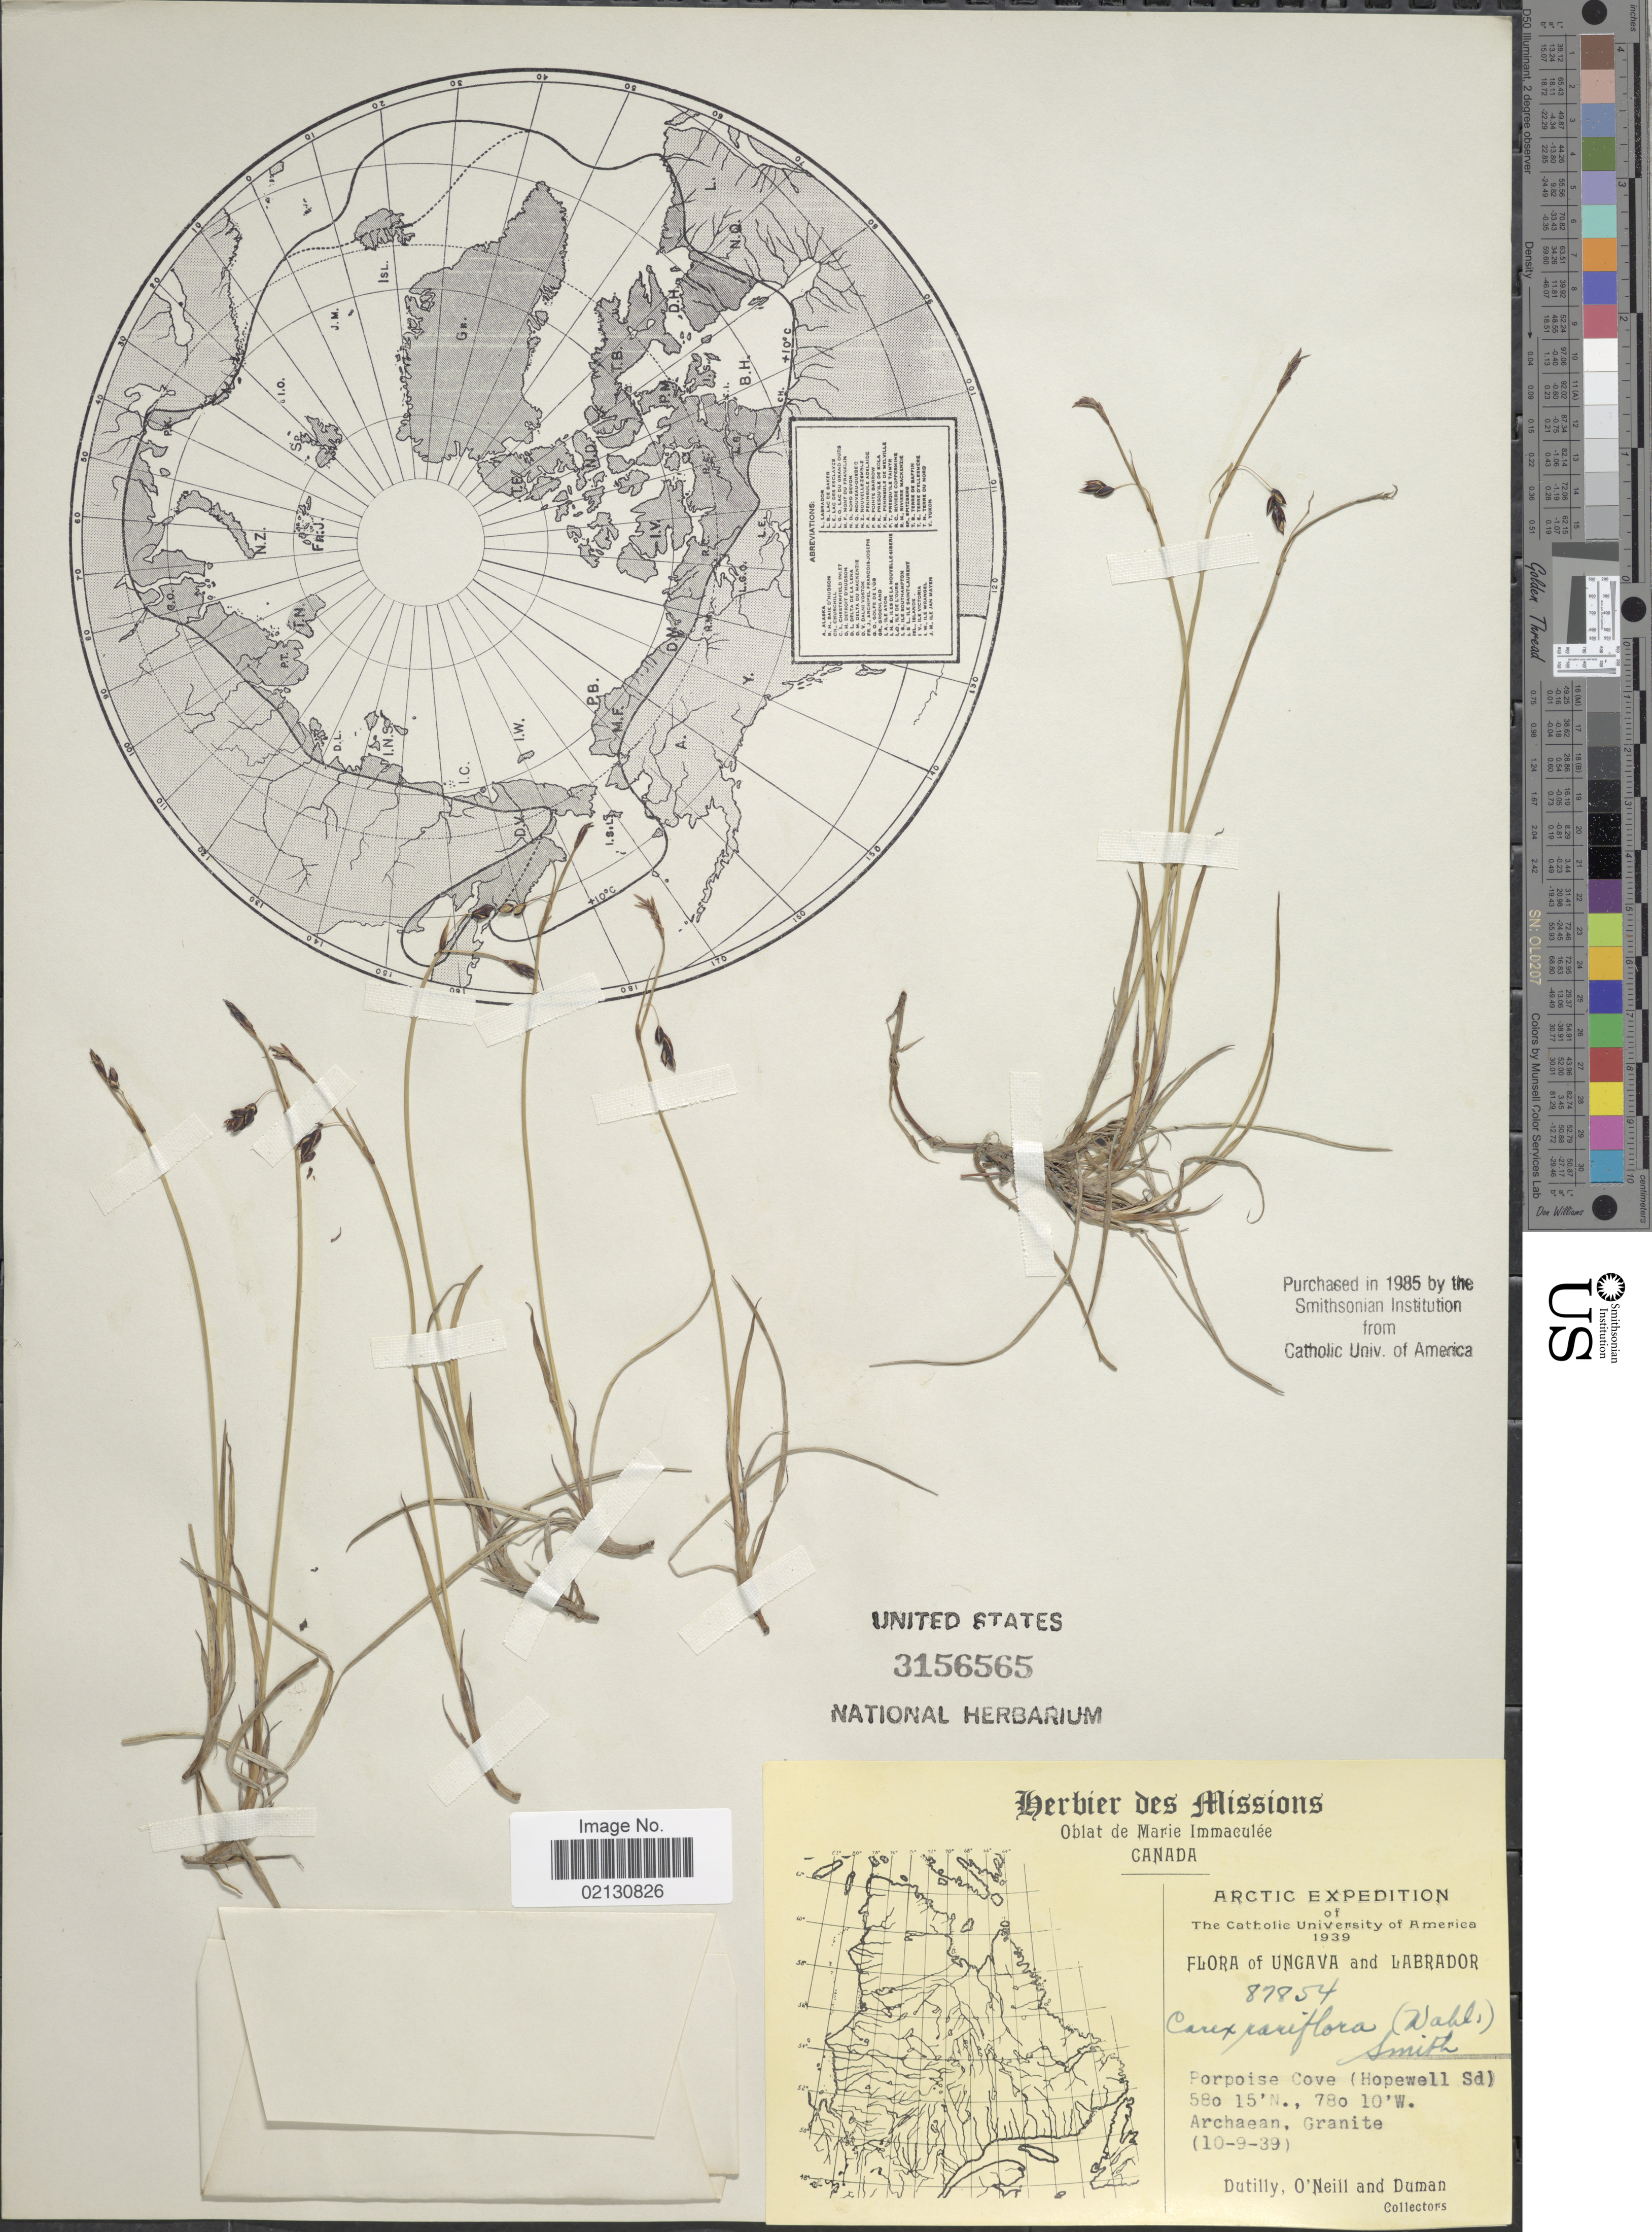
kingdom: Plantae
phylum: Tracheophyta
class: Liliopsida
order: Poales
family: Cyperaceae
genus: Carex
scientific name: Carex rariflora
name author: (Wahlenb.) Sm.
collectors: -. Dutilly, O' Neill & -. Duman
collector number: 87854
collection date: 1939-09-10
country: Canada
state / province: Newfoundland and Labrador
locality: Ungava and Labrador. Porpoise Cove (Hopewell Sd). Arctic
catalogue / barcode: US 3156565